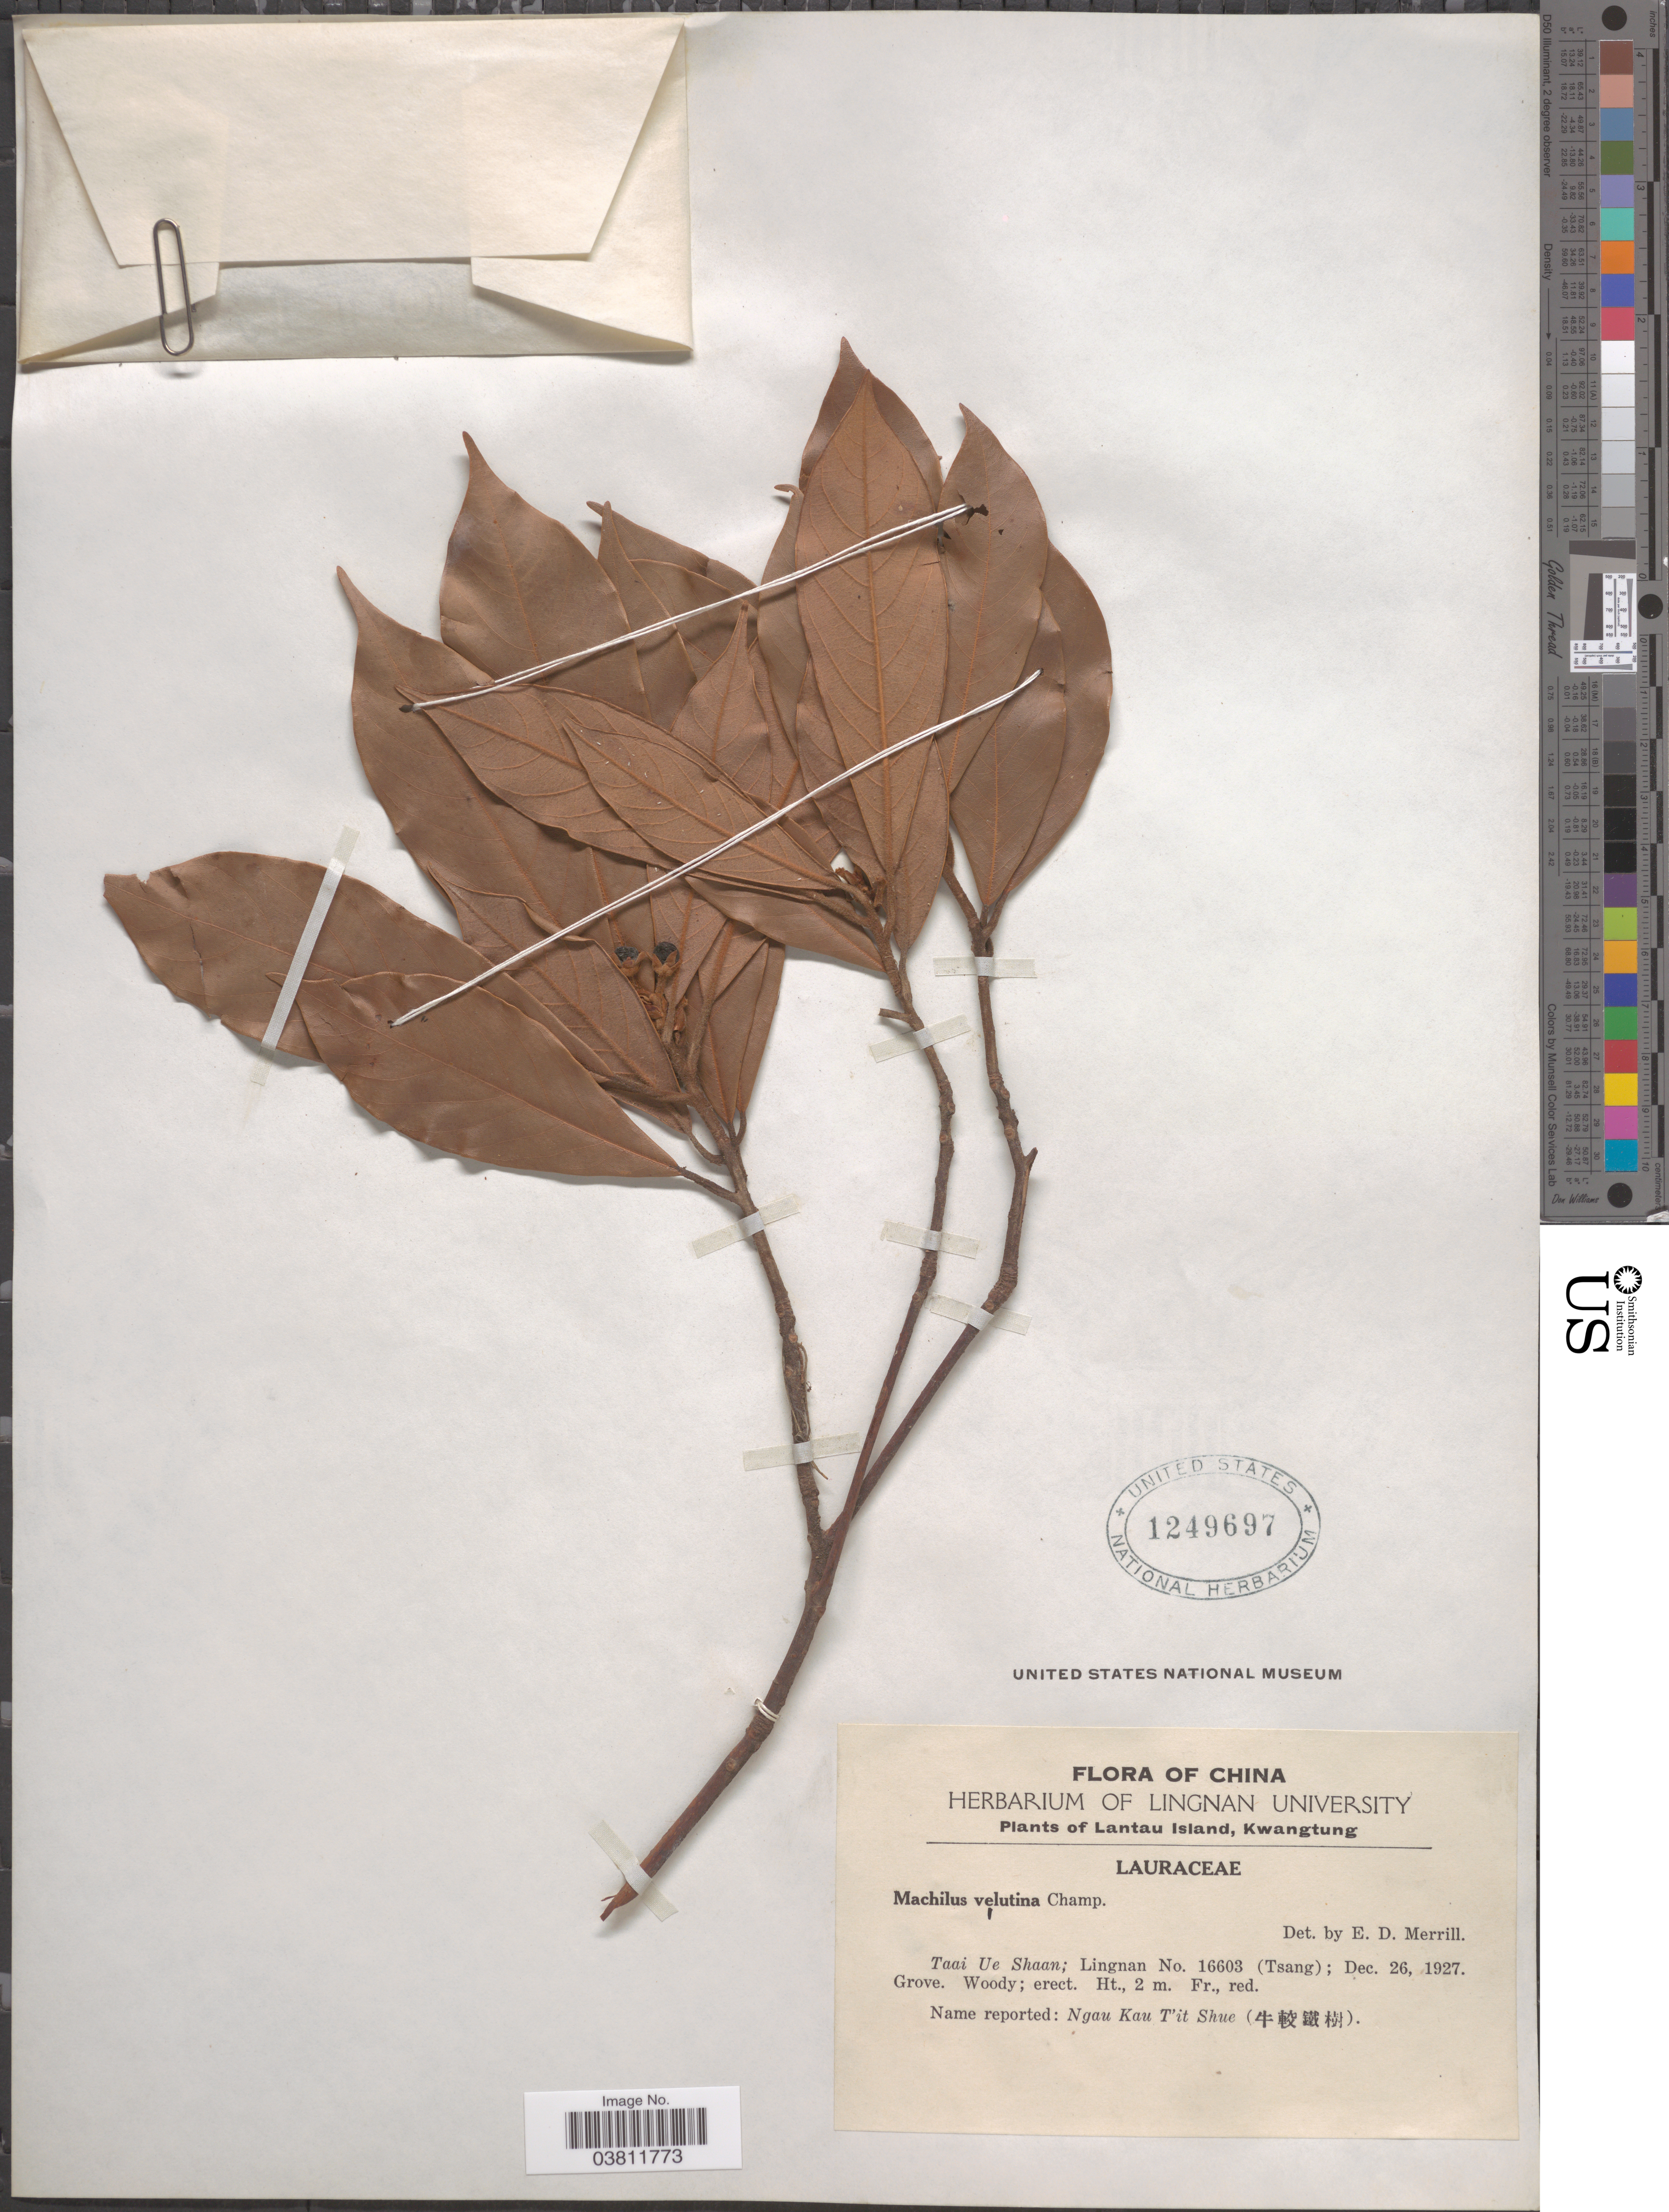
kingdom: Plantae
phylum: Tracheophyta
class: Magnoliopsida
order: Laurales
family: Lauraceae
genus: Machilus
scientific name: Machilus velutina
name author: Champ. ex Benth.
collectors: -. T'sang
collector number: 16603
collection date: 1927-12-26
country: China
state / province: Guangdong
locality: Lantau Island, Kwangtung. Taai Ue Shaan; Lingnan.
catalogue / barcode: US 1249697